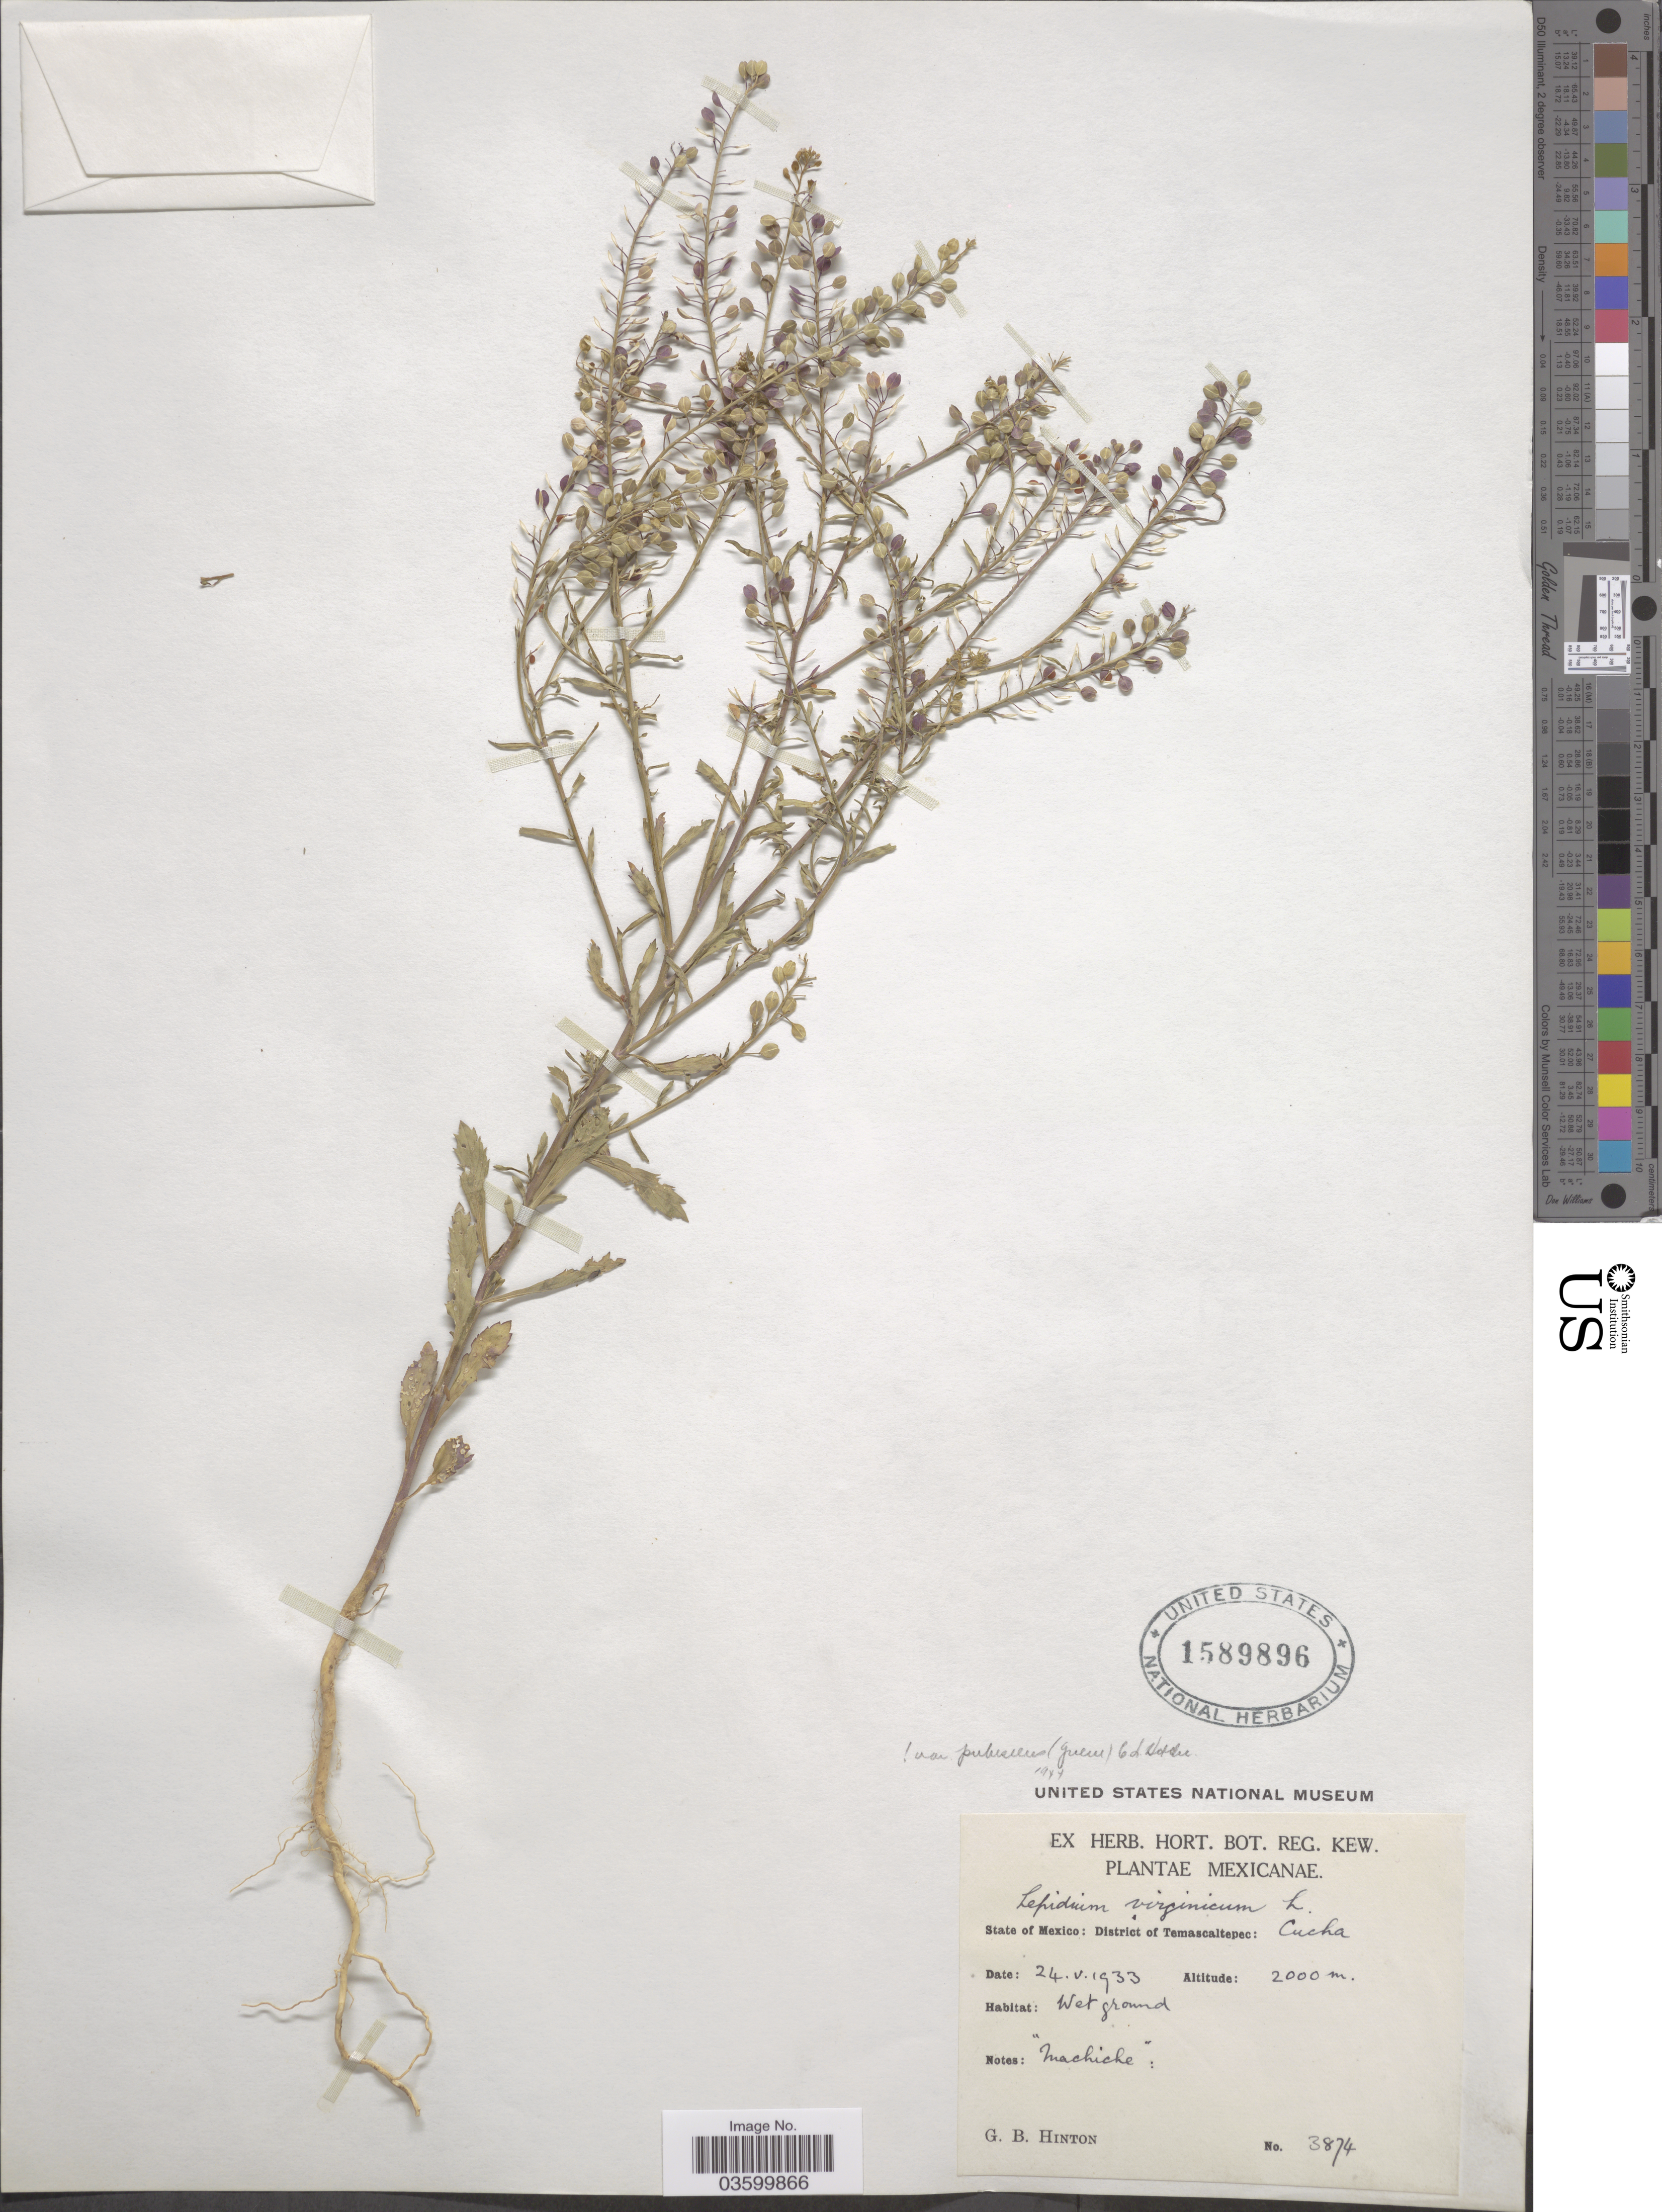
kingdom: Plantae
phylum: Tracheophyta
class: Magnoliopsida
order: Brassicales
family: Brassicaceae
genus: Lepidium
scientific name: Lepidium virginicum var. pubescens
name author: (Greene) C.L. Hitchc.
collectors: G. B. Hinton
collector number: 3874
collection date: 1933-05-24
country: Mexico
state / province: México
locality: District of Temascaltepec: Cucha.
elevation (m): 2000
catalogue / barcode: US 1589896